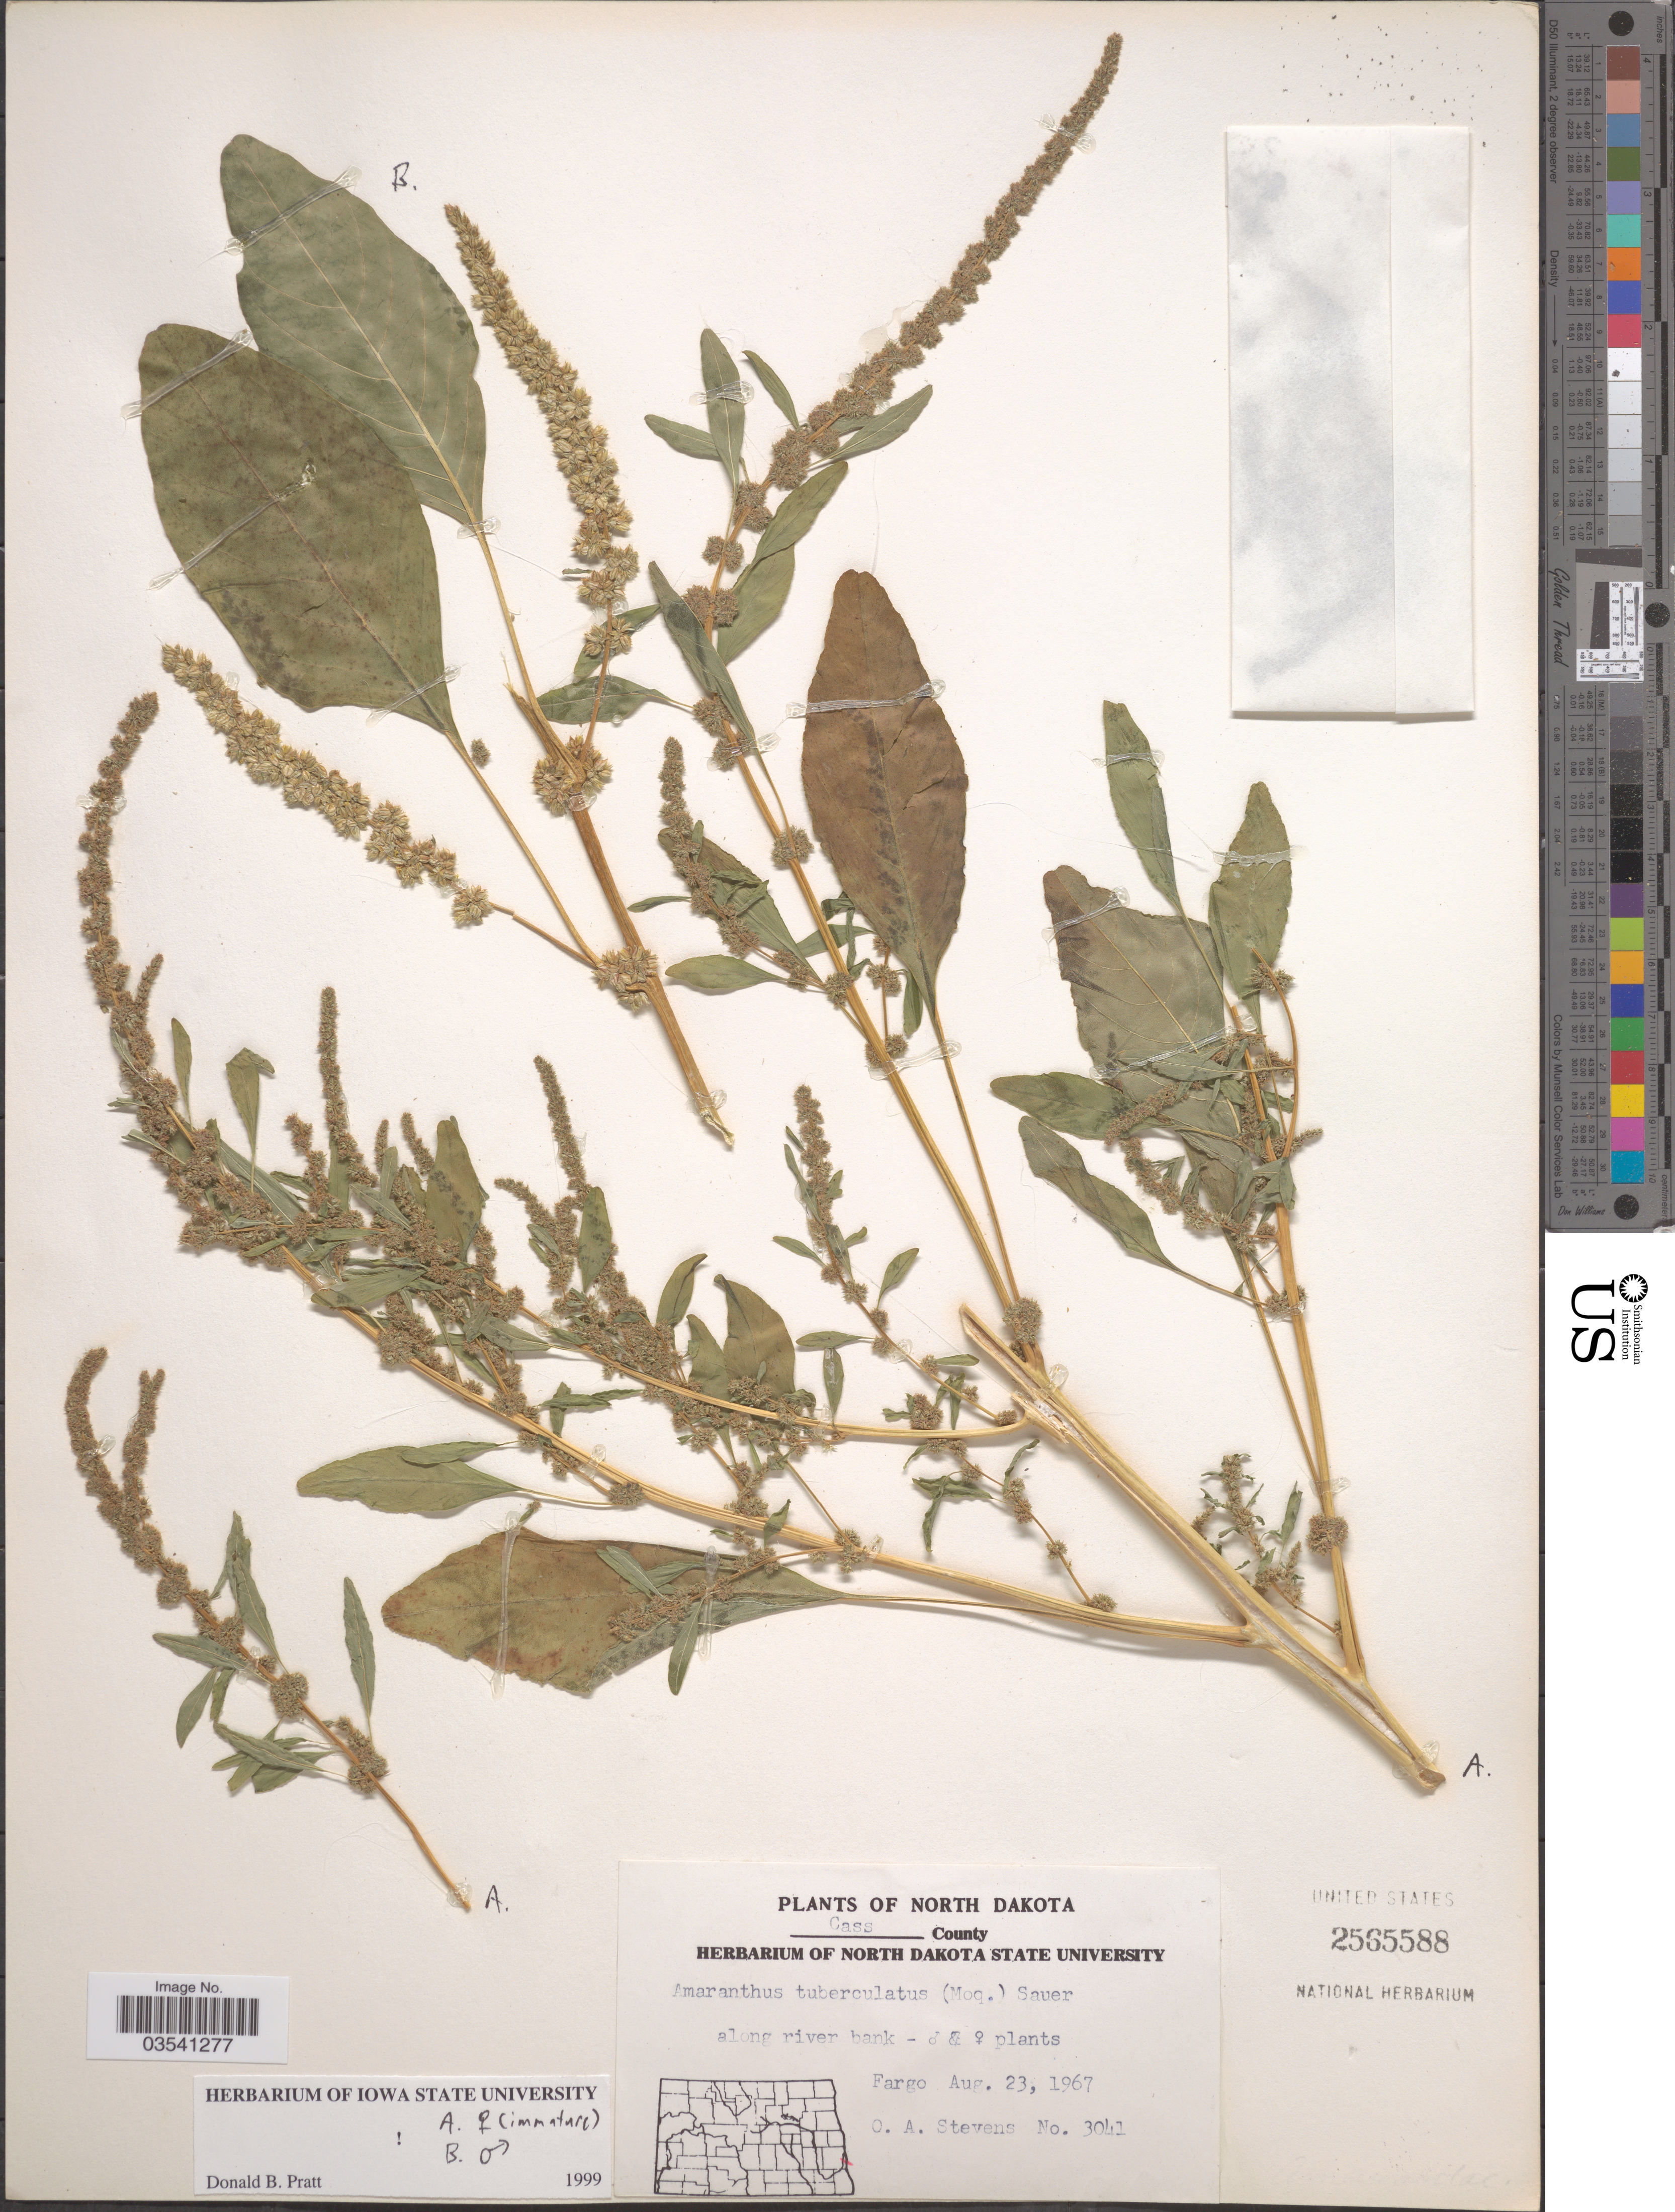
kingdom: Plantae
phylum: Tracheophyta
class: Magnoliopsida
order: Caryophyllales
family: Amaranthaceae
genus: Amaranthus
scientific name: Amaranthus tuberculatus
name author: (Moq.) J.D. Sauer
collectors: O. A. Stevens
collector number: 3041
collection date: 1967-08-23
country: United States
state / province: North Dakota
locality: Cass County. Fargo.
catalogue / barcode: US 2565588